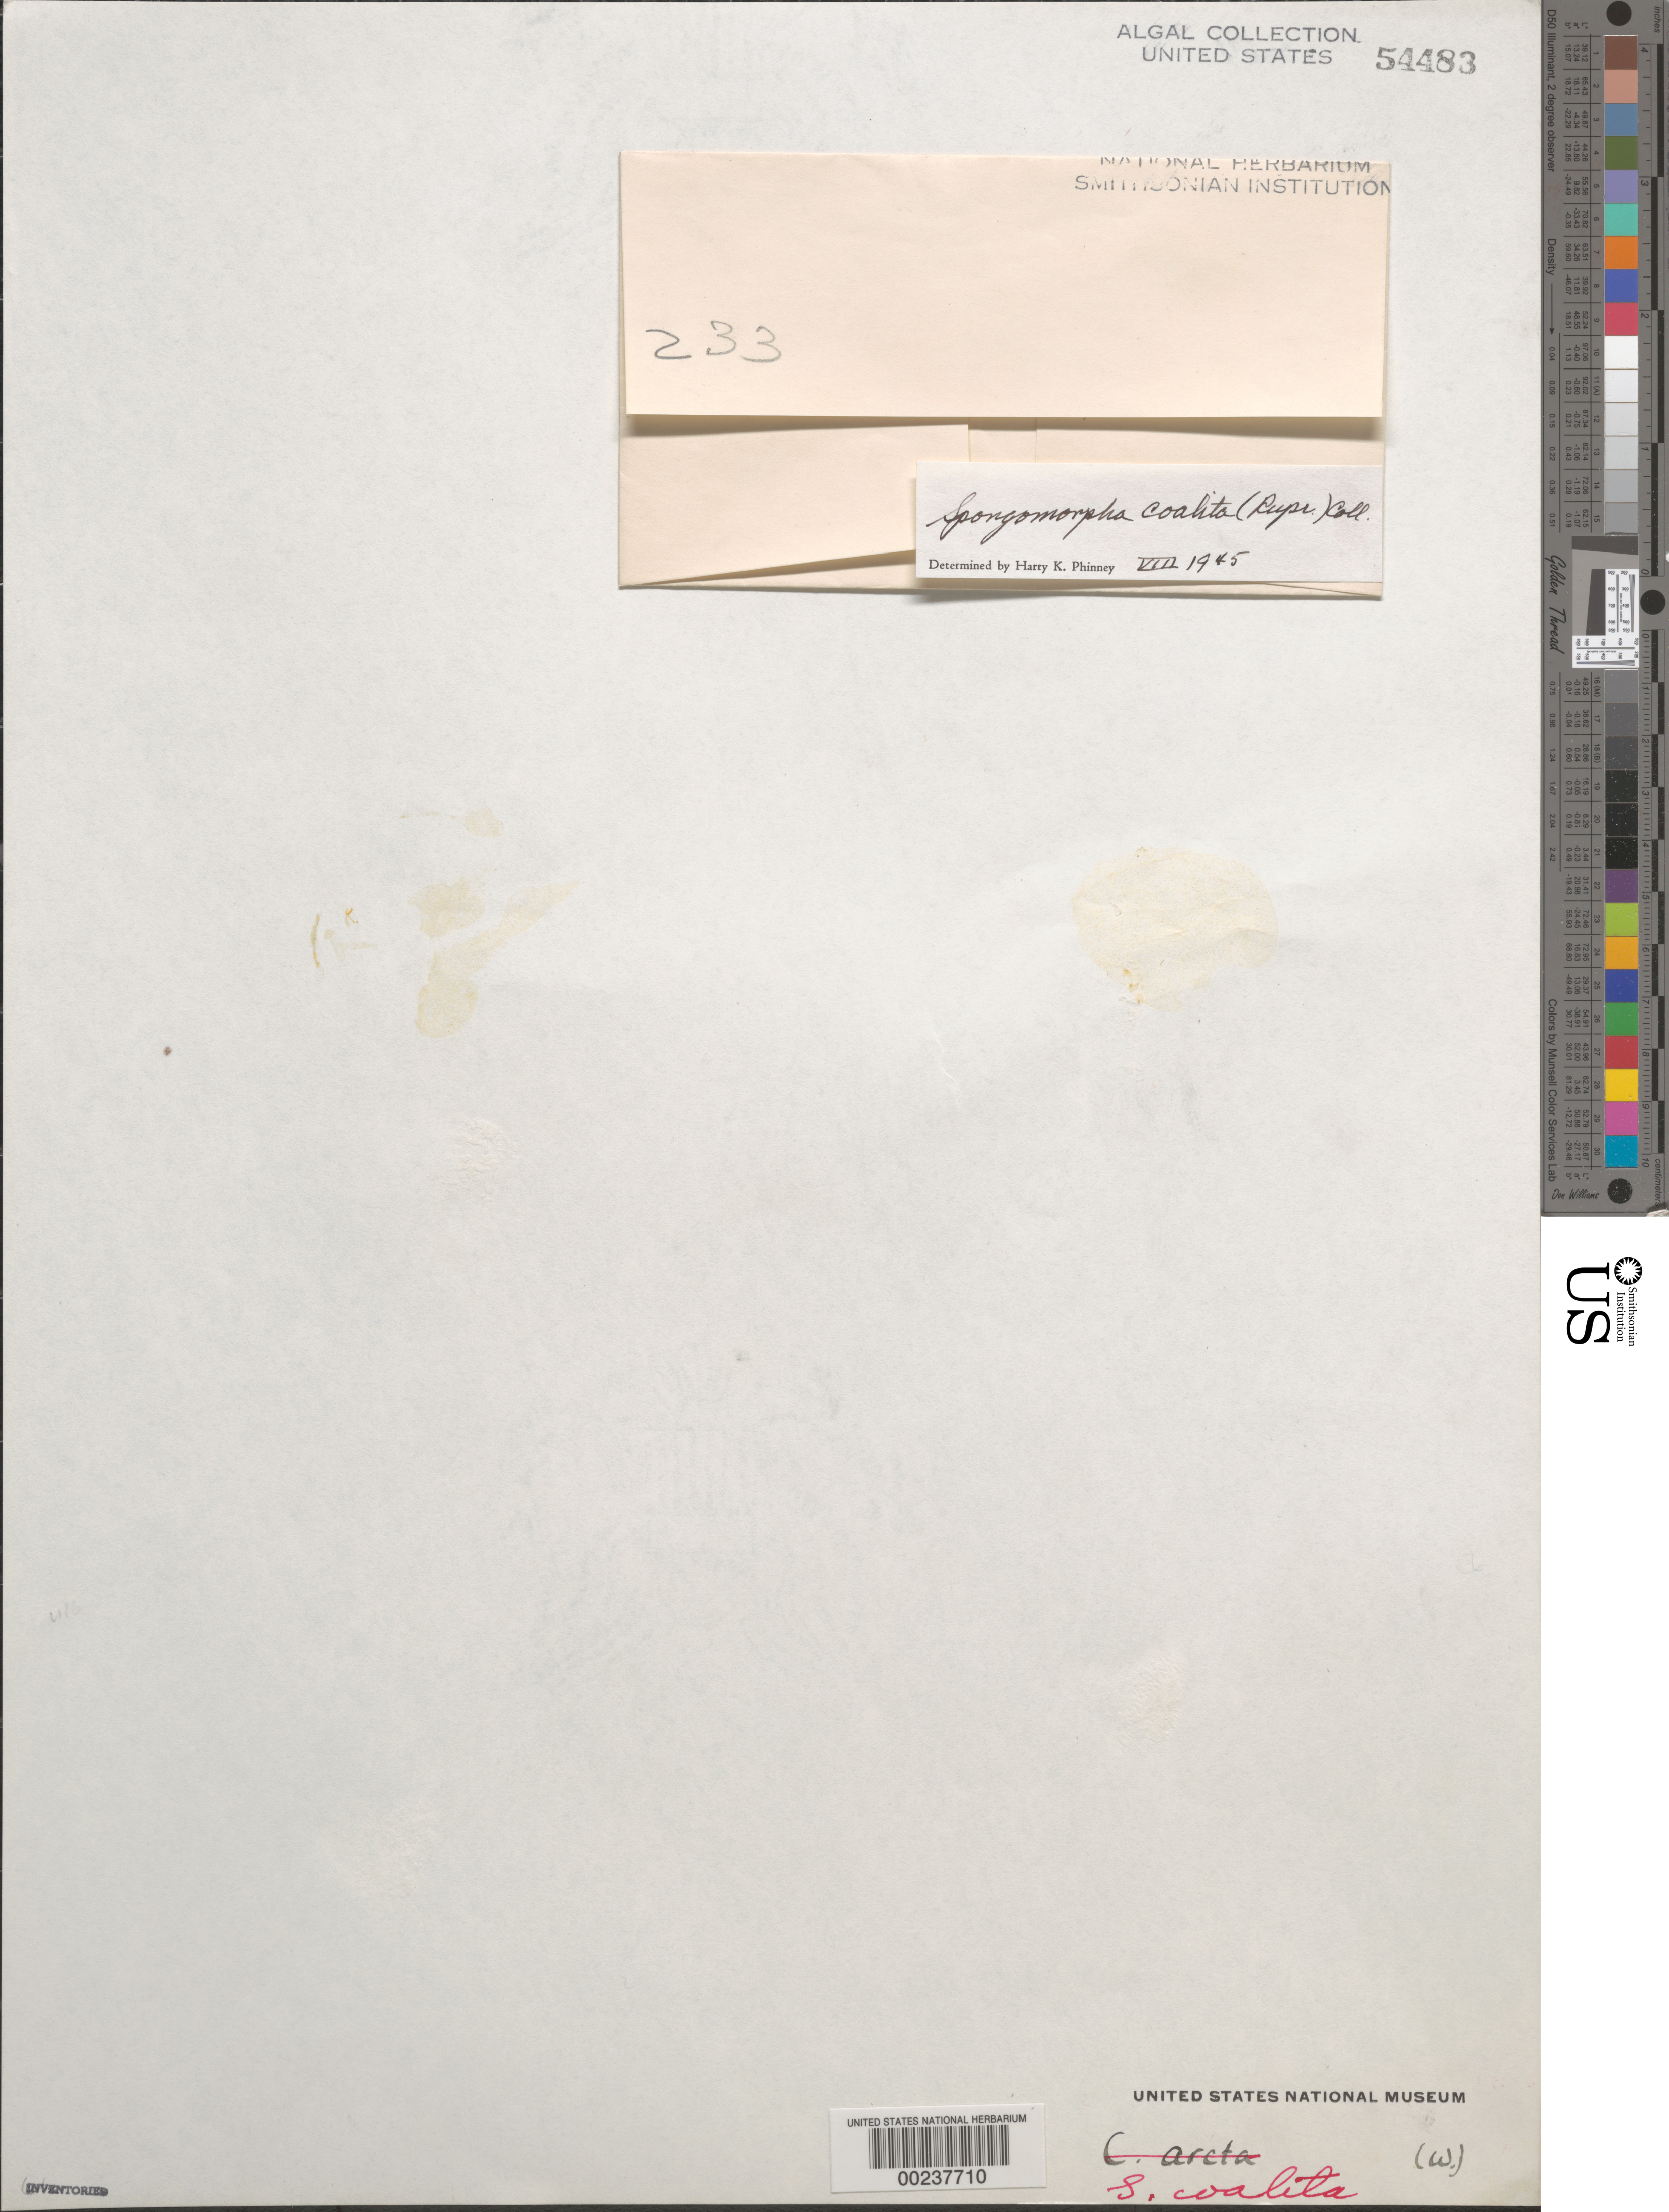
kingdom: Plantae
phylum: Chlorophyta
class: Ulvophyceae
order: Ulotrichales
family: Ulotrichaceae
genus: Acrosiphonia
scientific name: Acrosiphonia coalita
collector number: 233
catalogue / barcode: US 54483